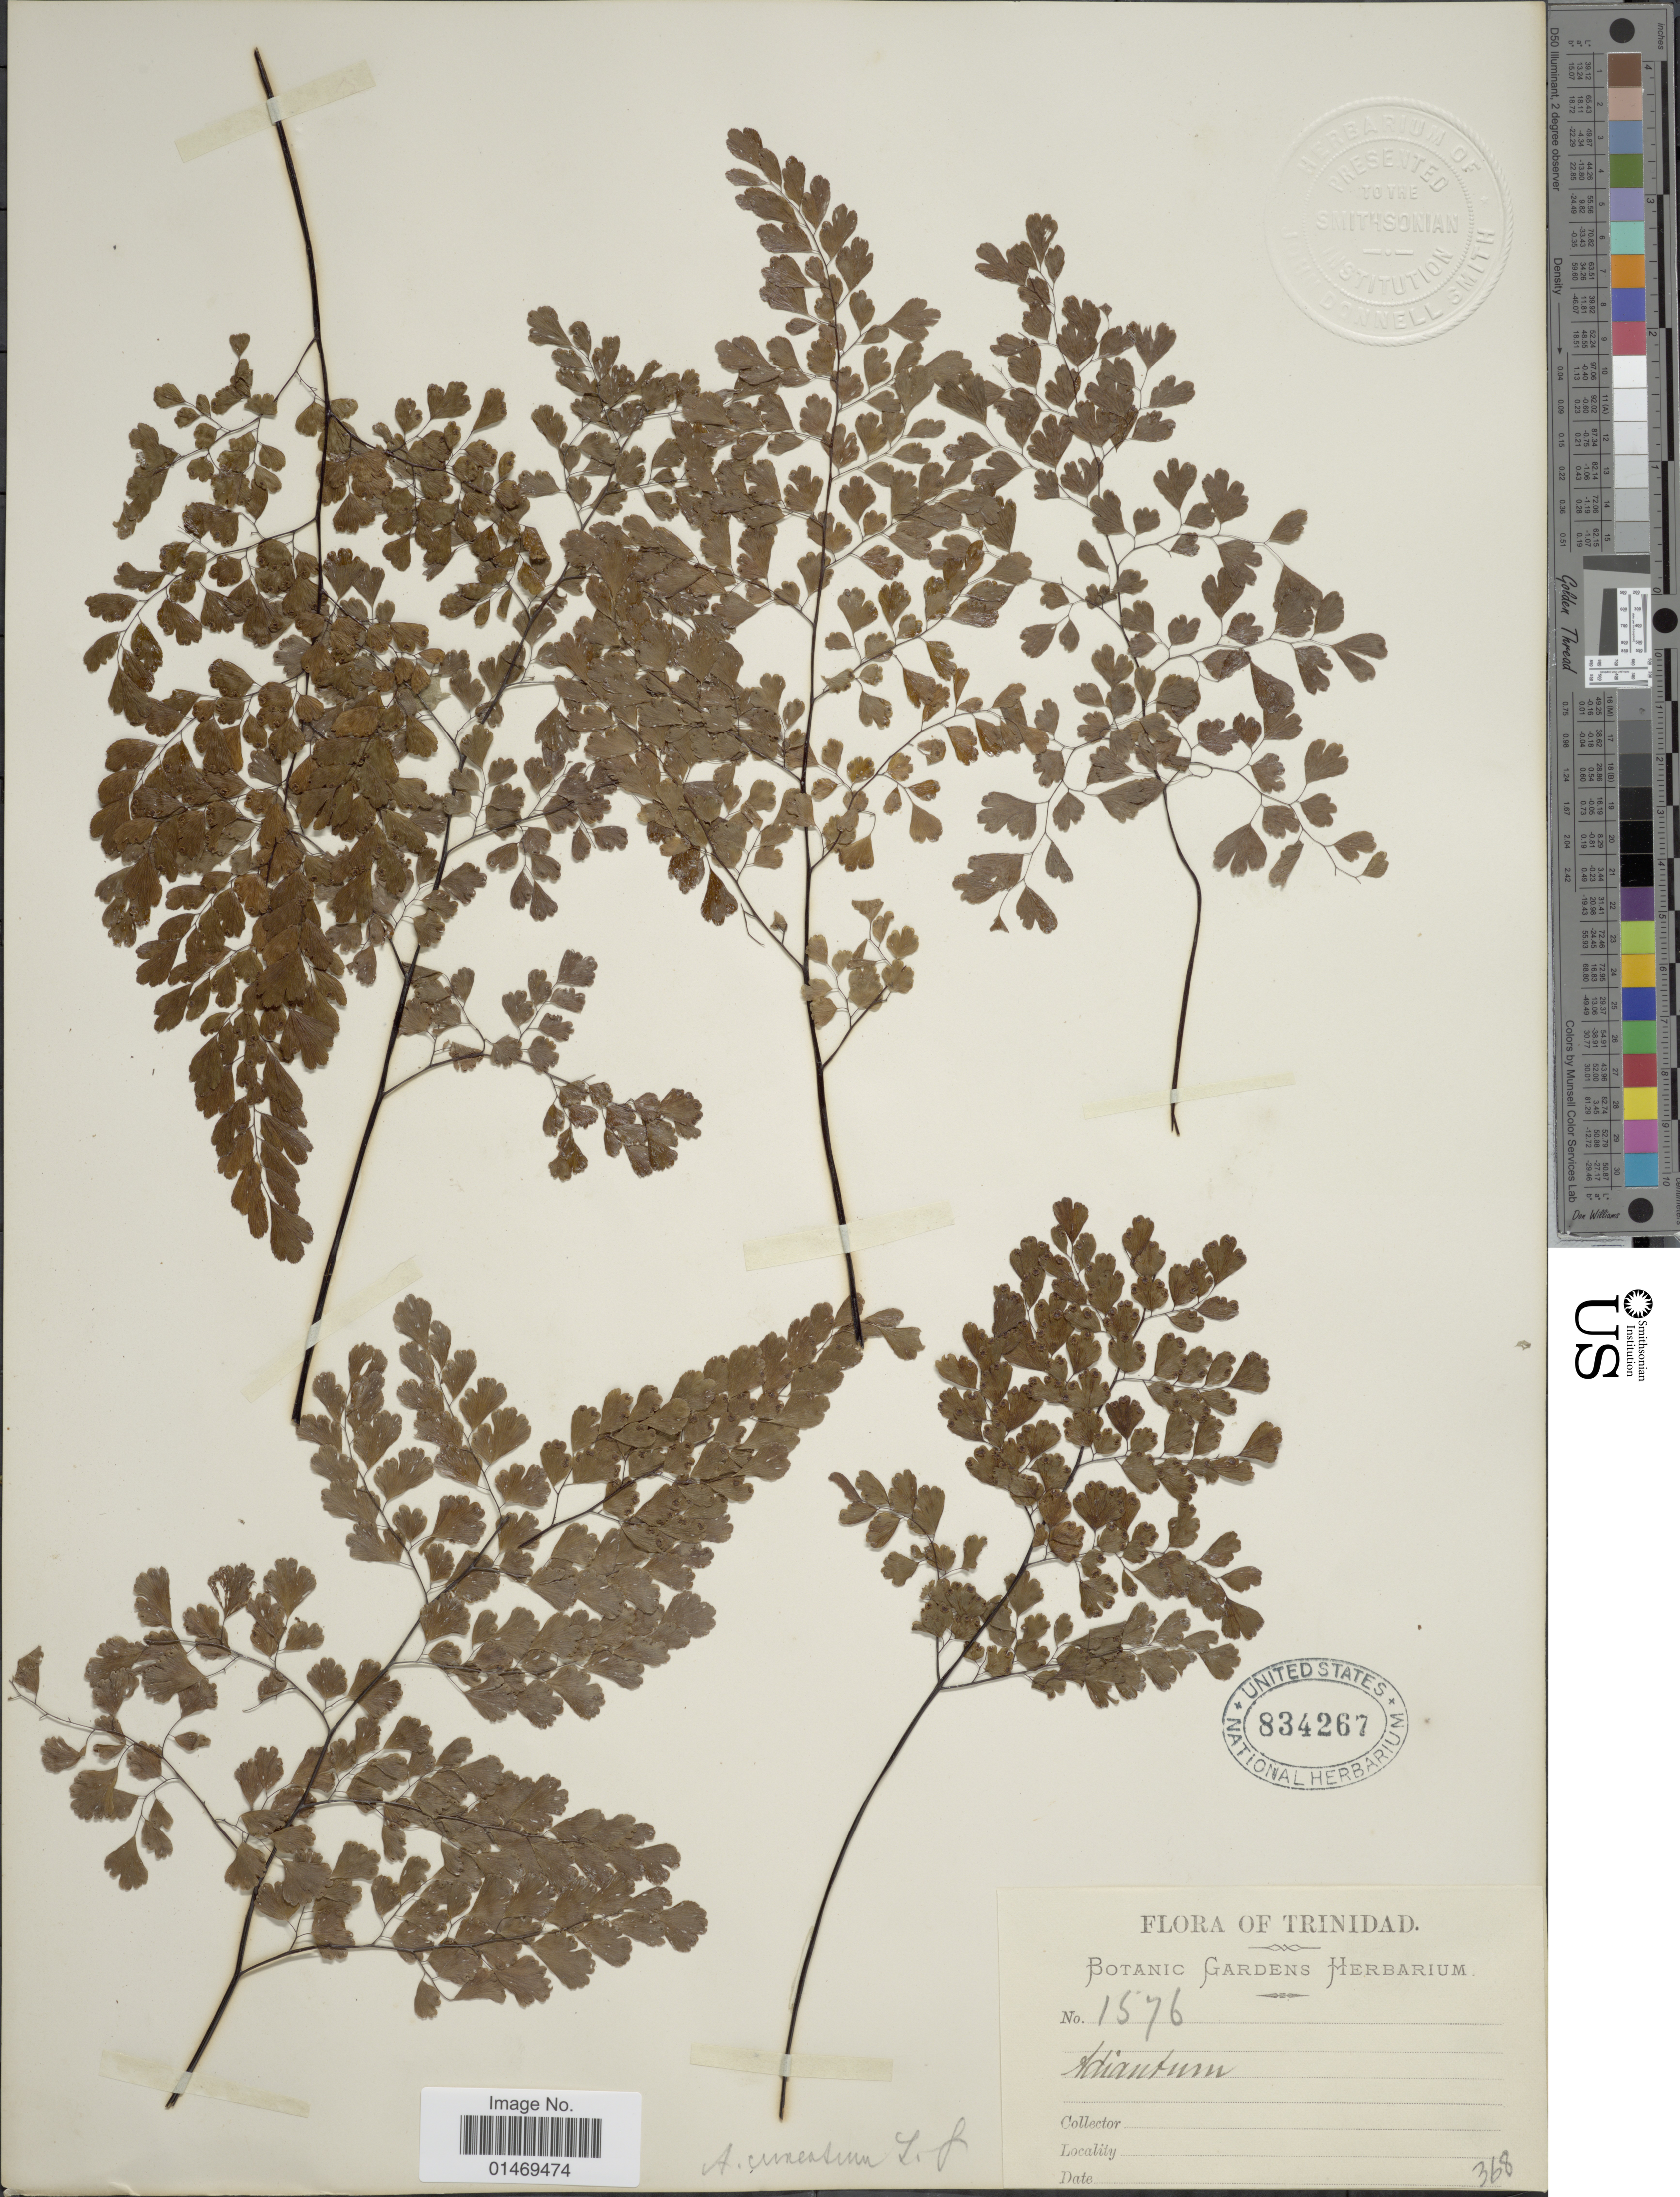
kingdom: Plantae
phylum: Tracheophyta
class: Polypodiopsida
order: Polypodiales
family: Pteridaceae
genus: Adiantum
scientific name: Adiantum raddianum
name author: C. Presl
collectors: Botanic Gardens Herbarium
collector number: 1576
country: Trinidad and Tobago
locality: Trinidad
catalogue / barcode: US 834267